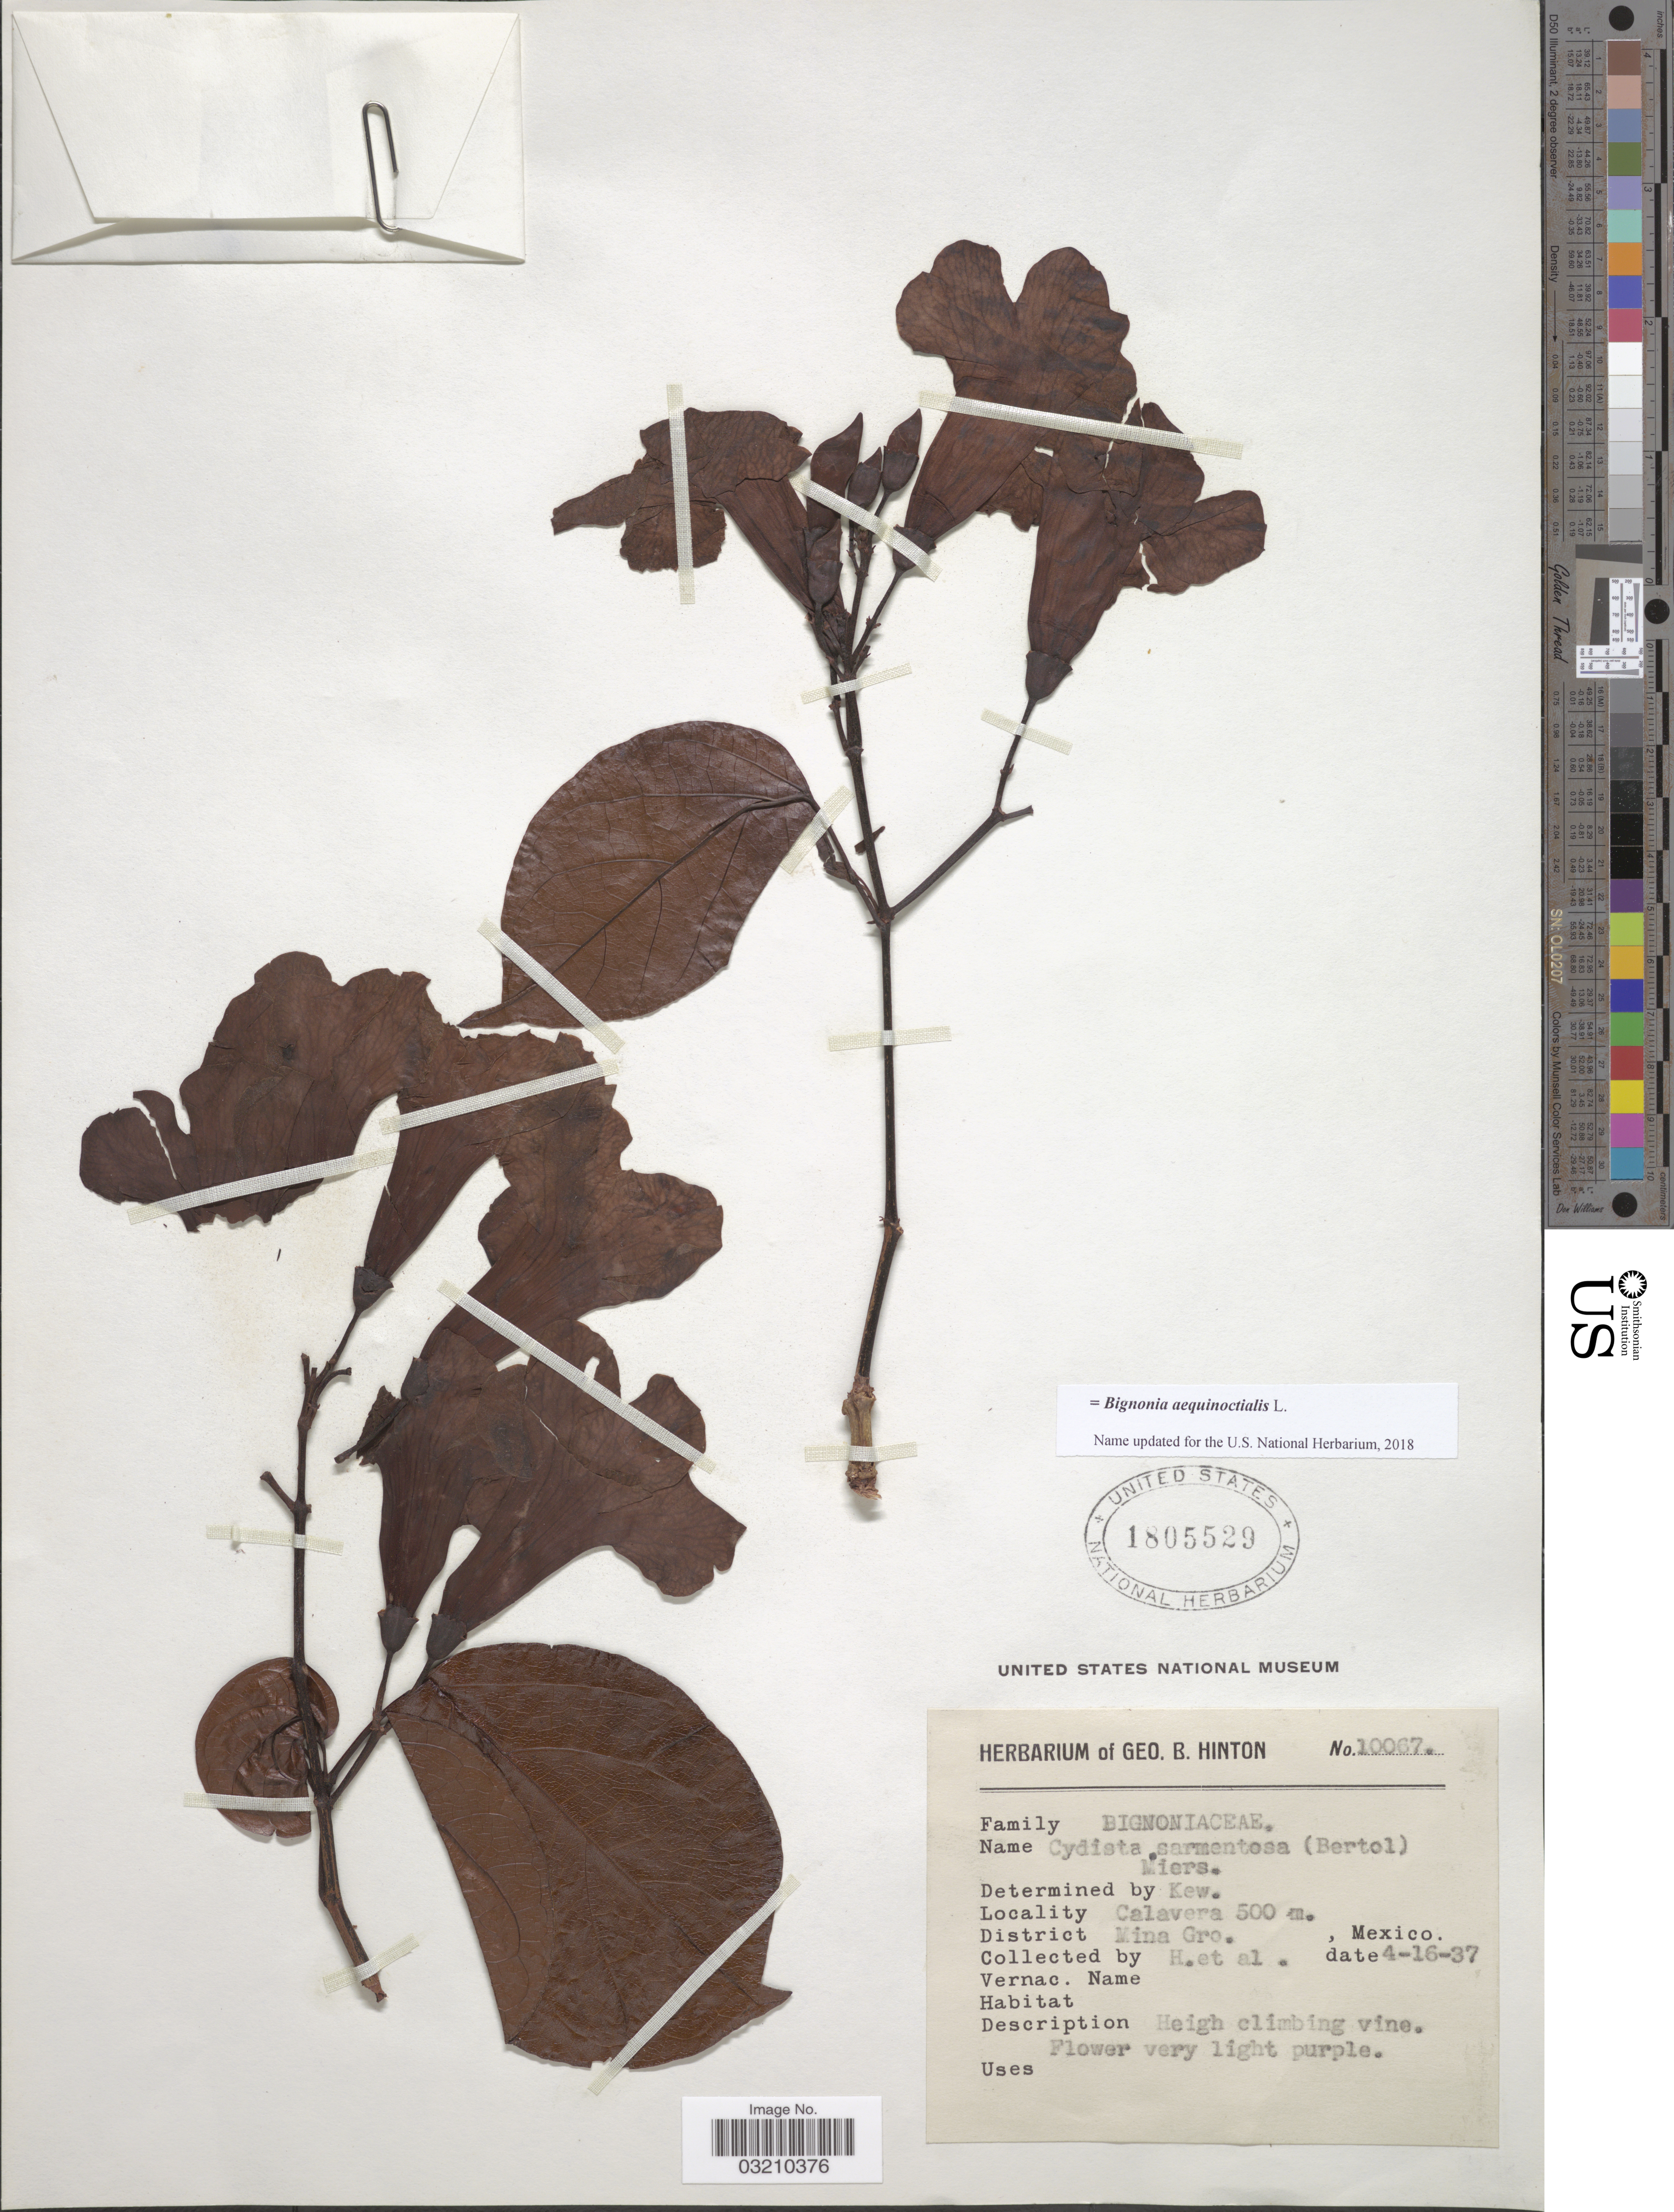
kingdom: Plantae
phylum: Tracheophyta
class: Magnoliopsida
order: Lamiales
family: Bignoniaceae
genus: Bignonia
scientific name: Bignonia aequinoctialis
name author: L.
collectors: G. B. Hinton & et al.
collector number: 10067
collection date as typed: Transcribed d/m/y: 16/4/37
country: Mexico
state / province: Guerrero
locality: Calavera. District Mina Gro.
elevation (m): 500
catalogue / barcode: US 1805529